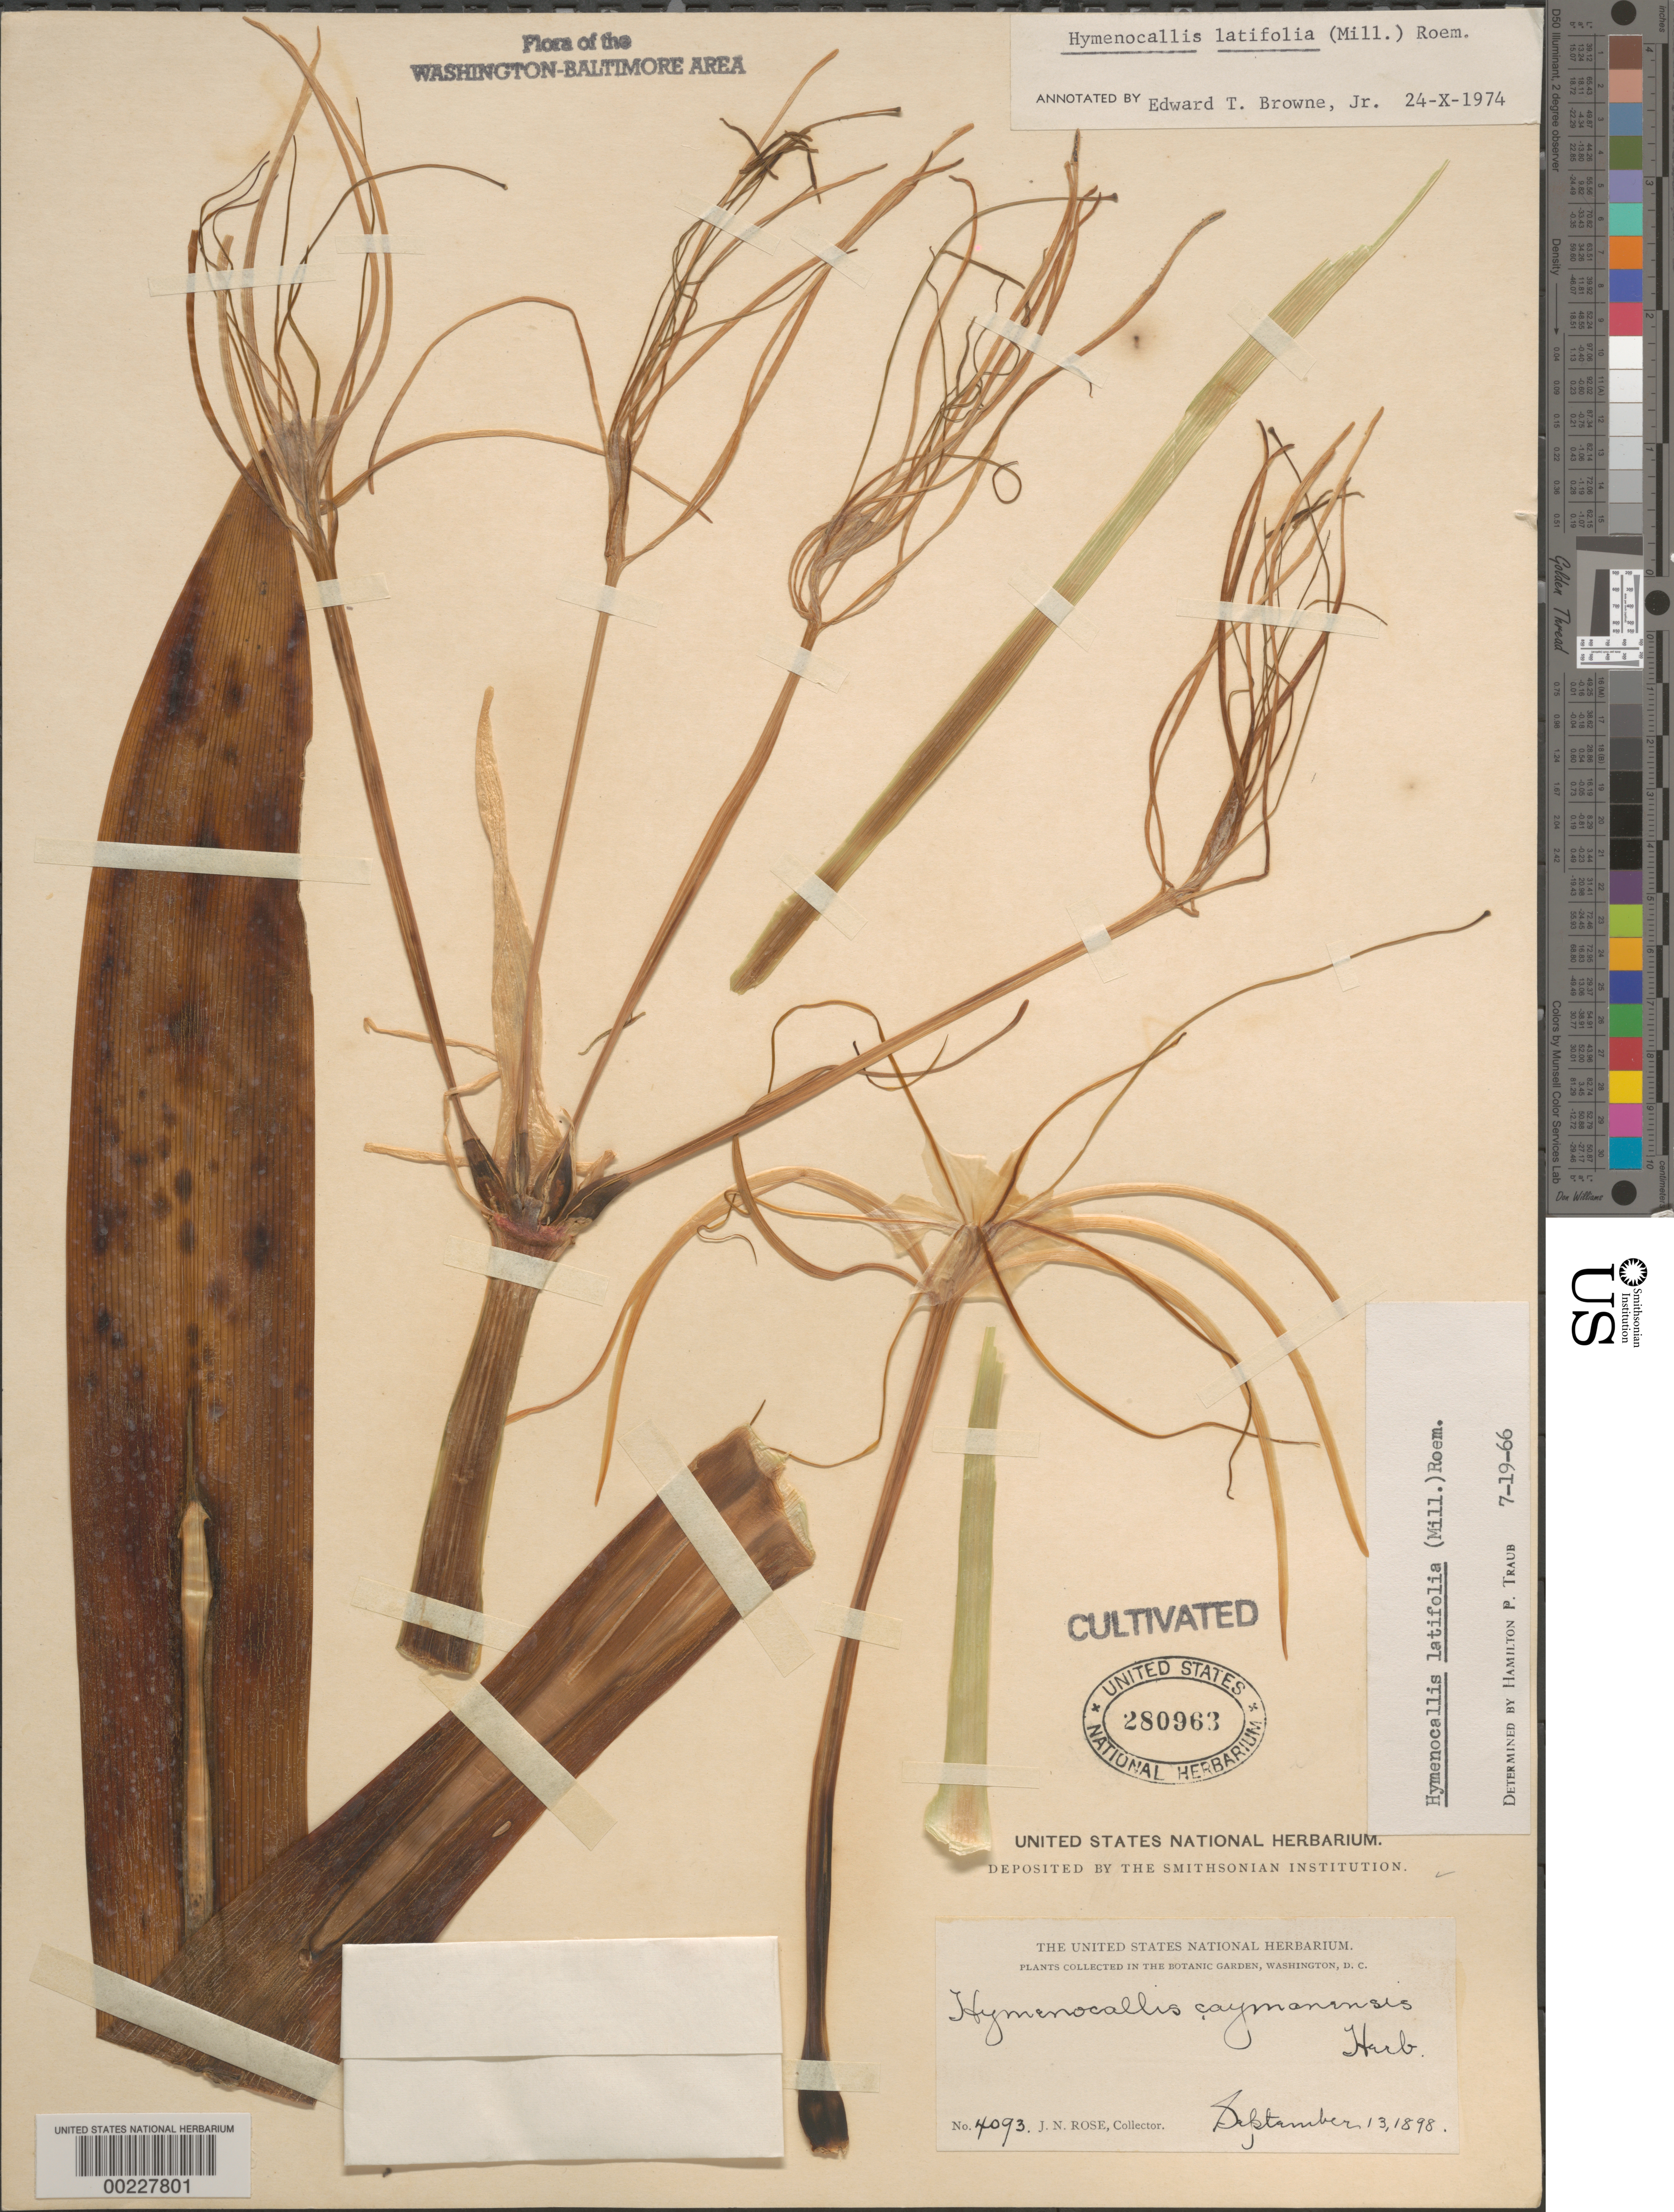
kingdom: Plantae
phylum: Tracheophyta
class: Liliopsida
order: Asparagales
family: Amaryllidaceae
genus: Hymenocallis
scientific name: Hymenocallis latifolia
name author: (Mill.) M. Roem.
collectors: J. N. Rose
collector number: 4093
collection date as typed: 13 Sep 1898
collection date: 1898-09-13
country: United States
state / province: District of Columbia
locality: Botanical gardens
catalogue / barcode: US 280963